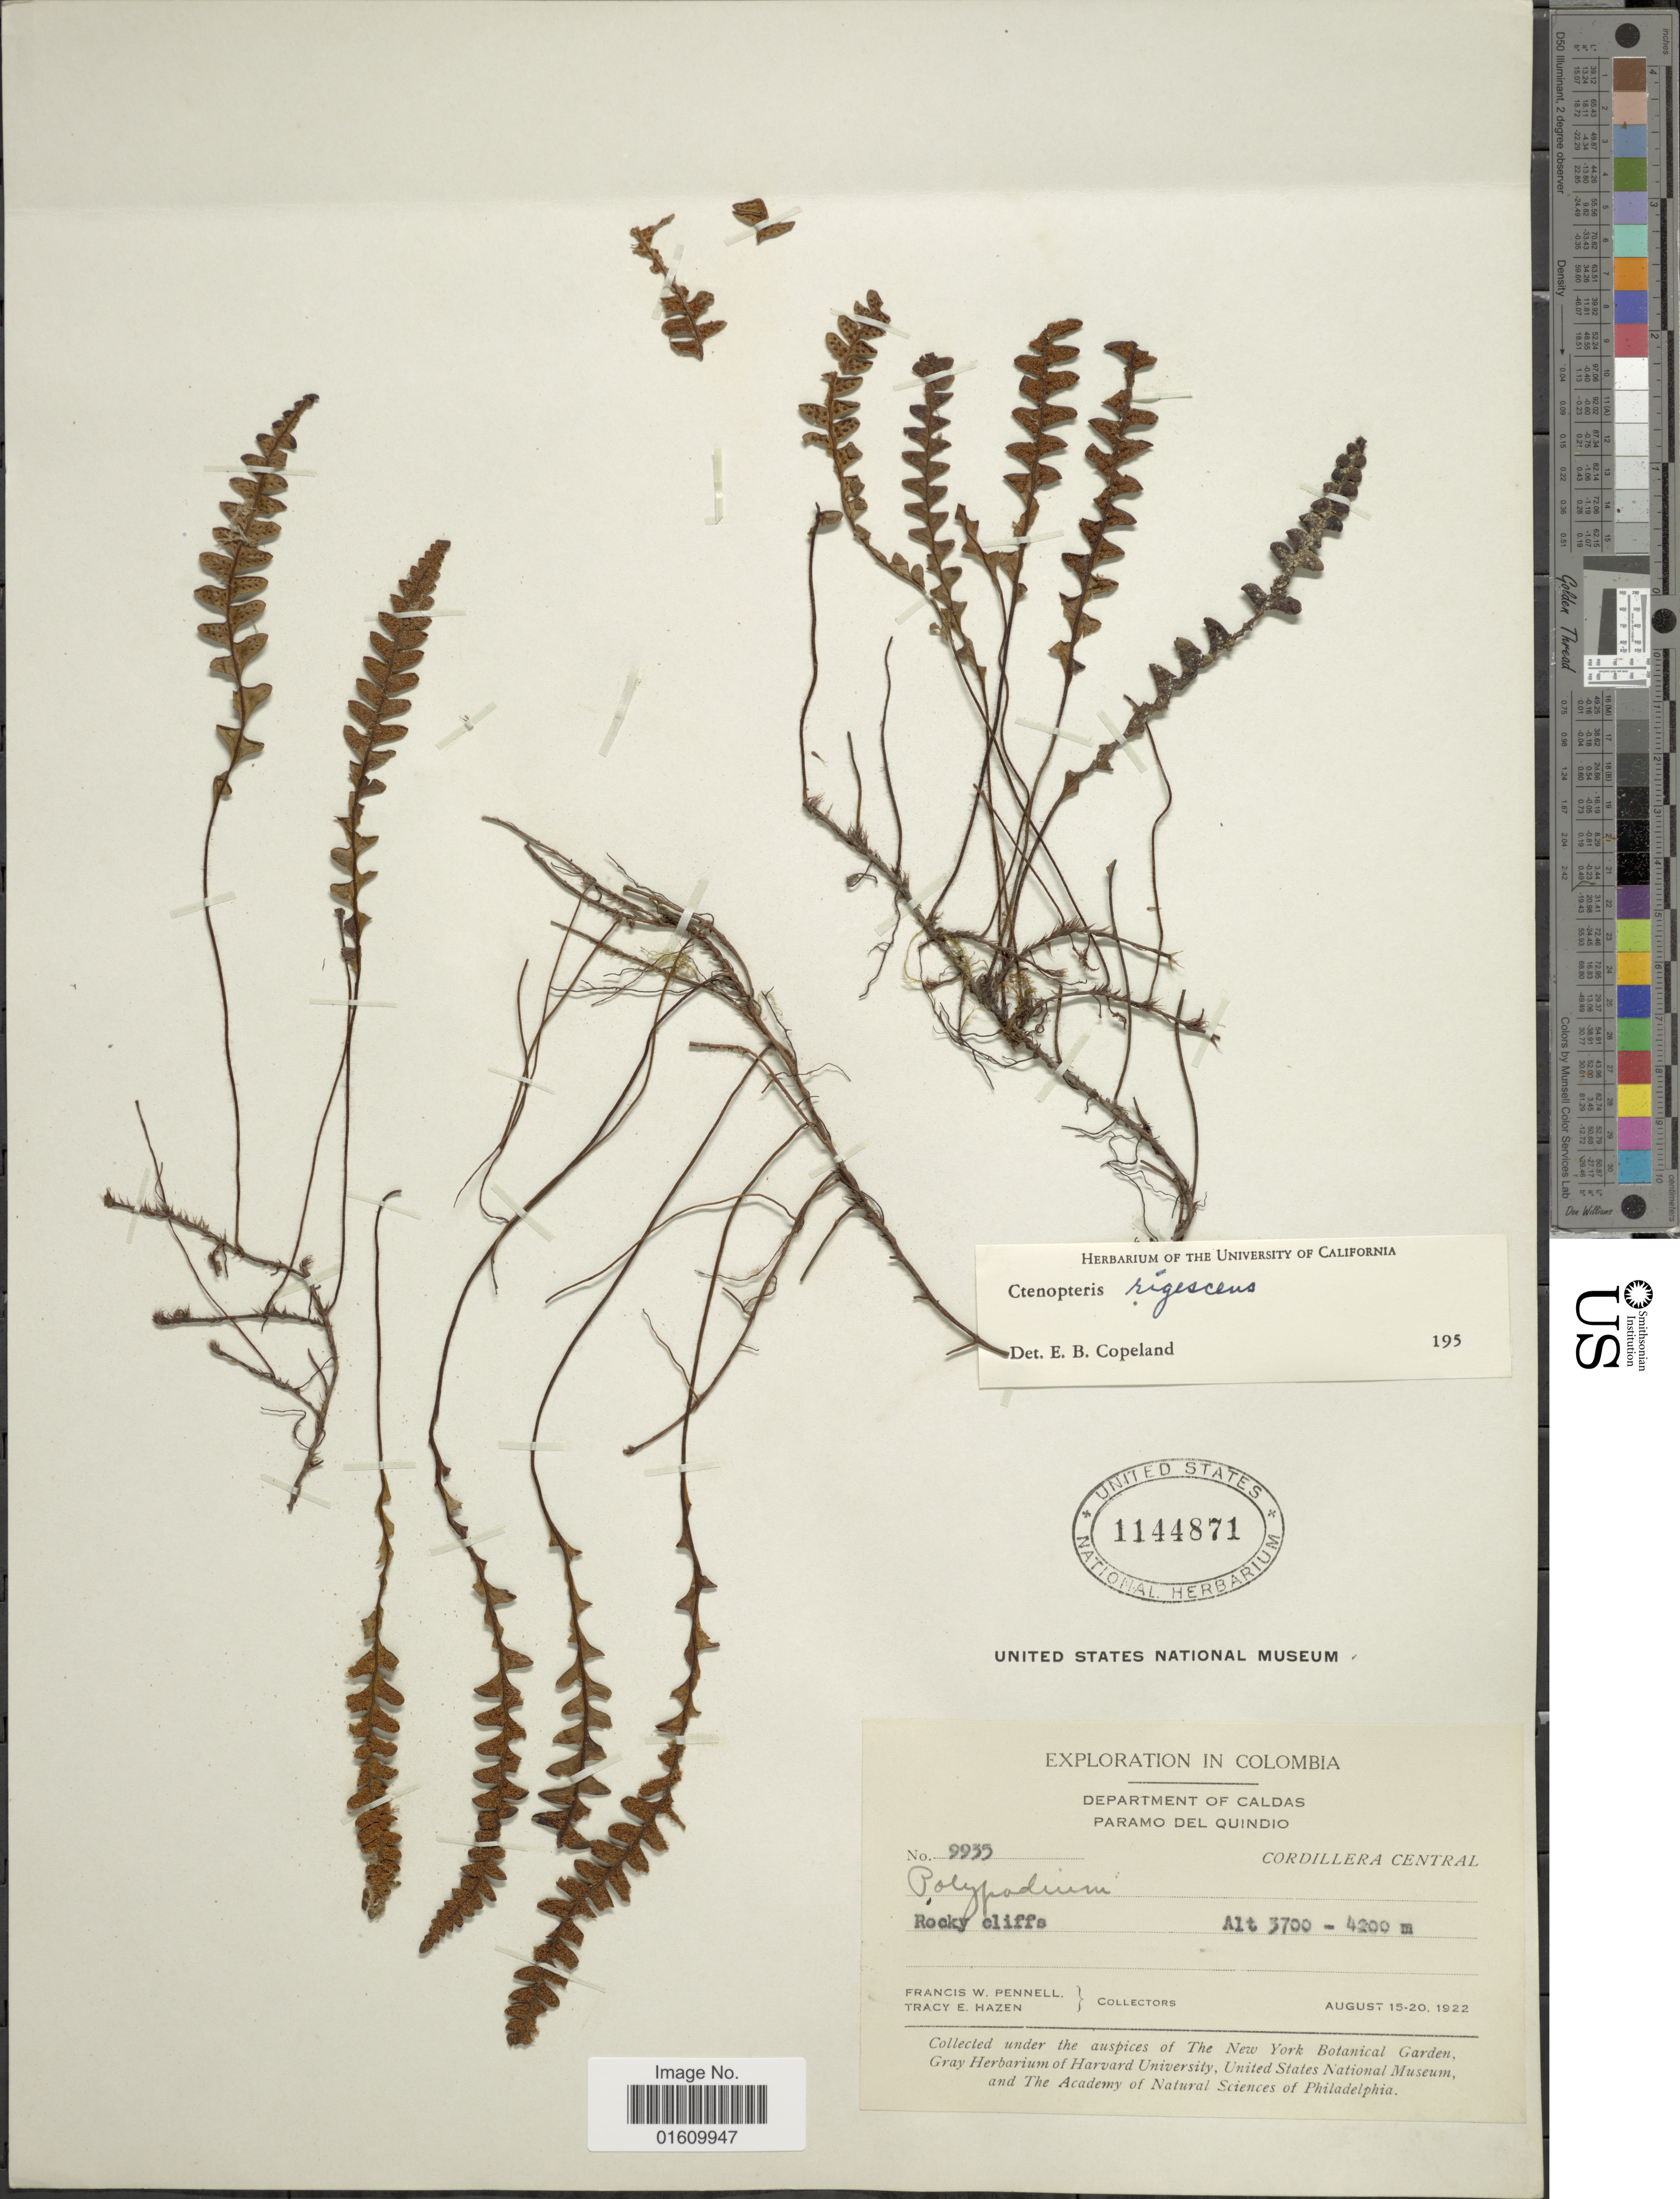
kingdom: Plantae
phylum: Tracheophyta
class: Polypodiopsida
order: Polypodiales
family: Polypodiaceae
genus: Melpomene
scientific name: Melpomene flabelliformis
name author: (Poir.) A.R. Sm. & R.C. Moran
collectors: F. W. Pennell & T. E. Hazen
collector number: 9935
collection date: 1922-08-15/1922-08-20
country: Colombia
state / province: Caldas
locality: Departement of Caldas, Paramo del Quindo, Cordillera Central, Rocky Cliffs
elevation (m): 3700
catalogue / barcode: US 1144871